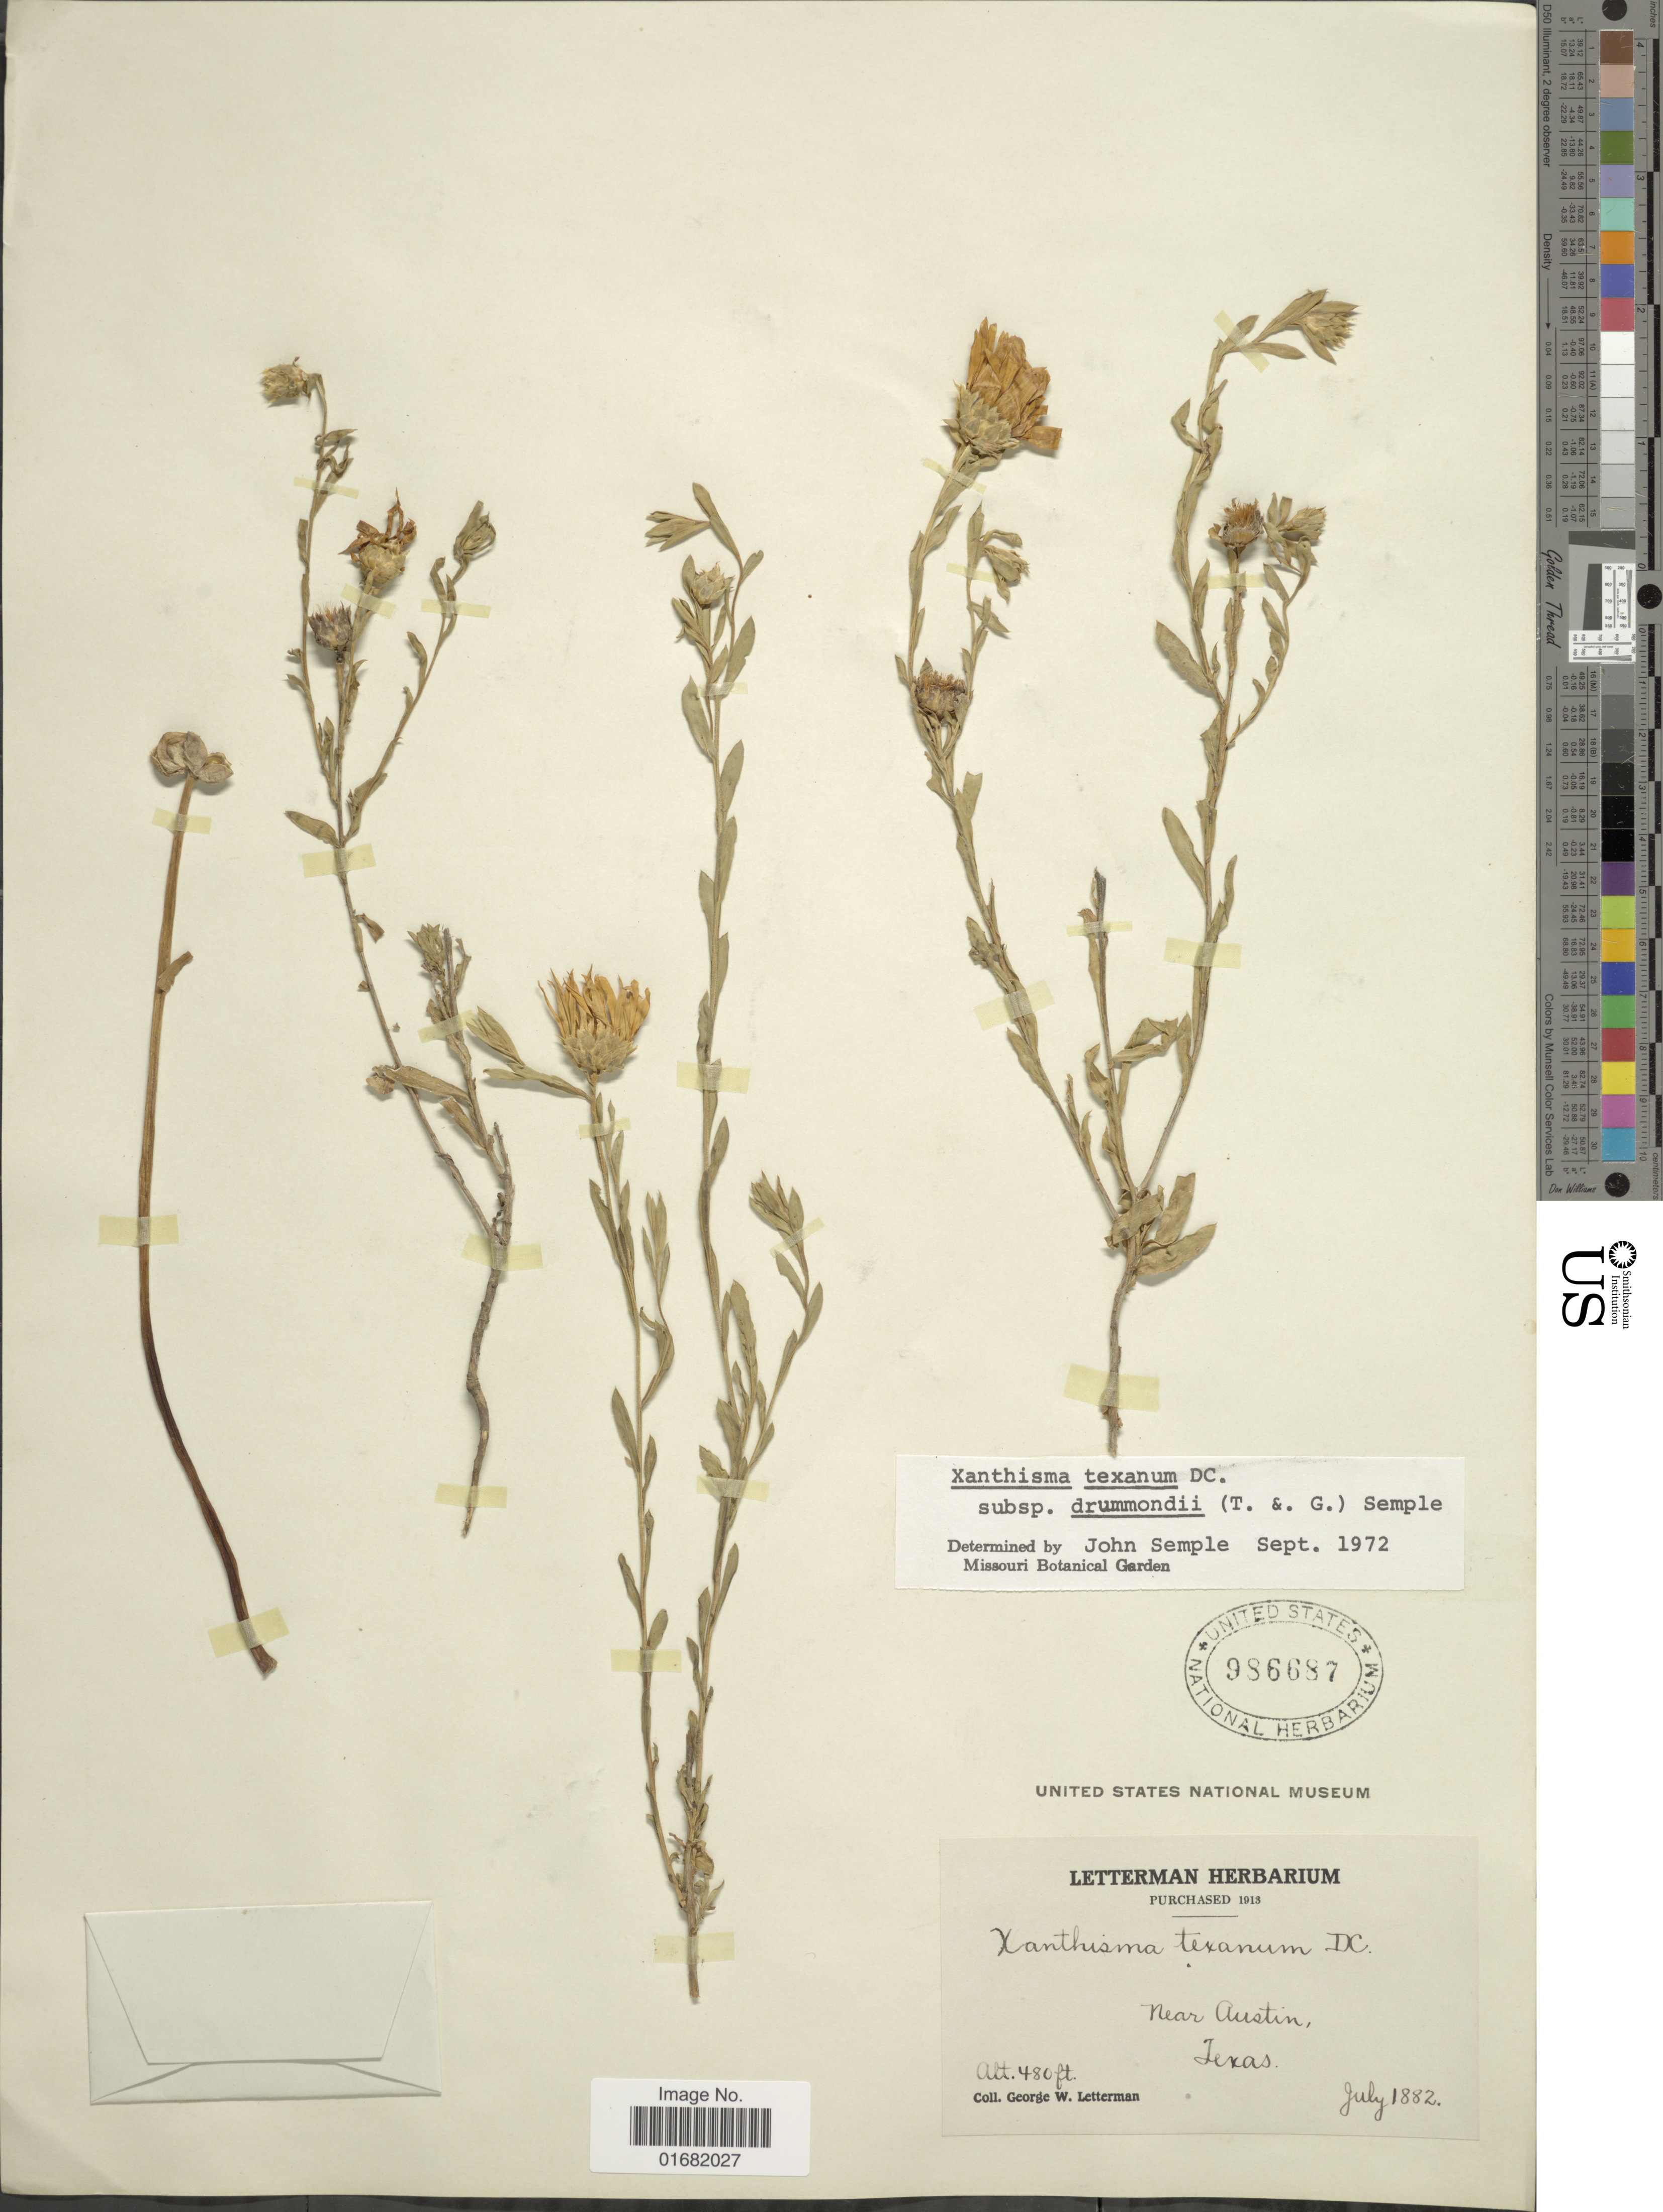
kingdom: Plantae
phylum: Tracheophyta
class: Magnoliopsida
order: Asterales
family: Asteraceae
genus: Xanthisma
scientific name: Xanthisma texanum subsp. drummondii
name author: (Torr. & A. Gray) Semple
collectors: G. W. Letterman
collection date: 1882-07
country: United States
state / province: Texas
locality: Near Austin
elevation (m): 146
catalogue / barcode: US 986687